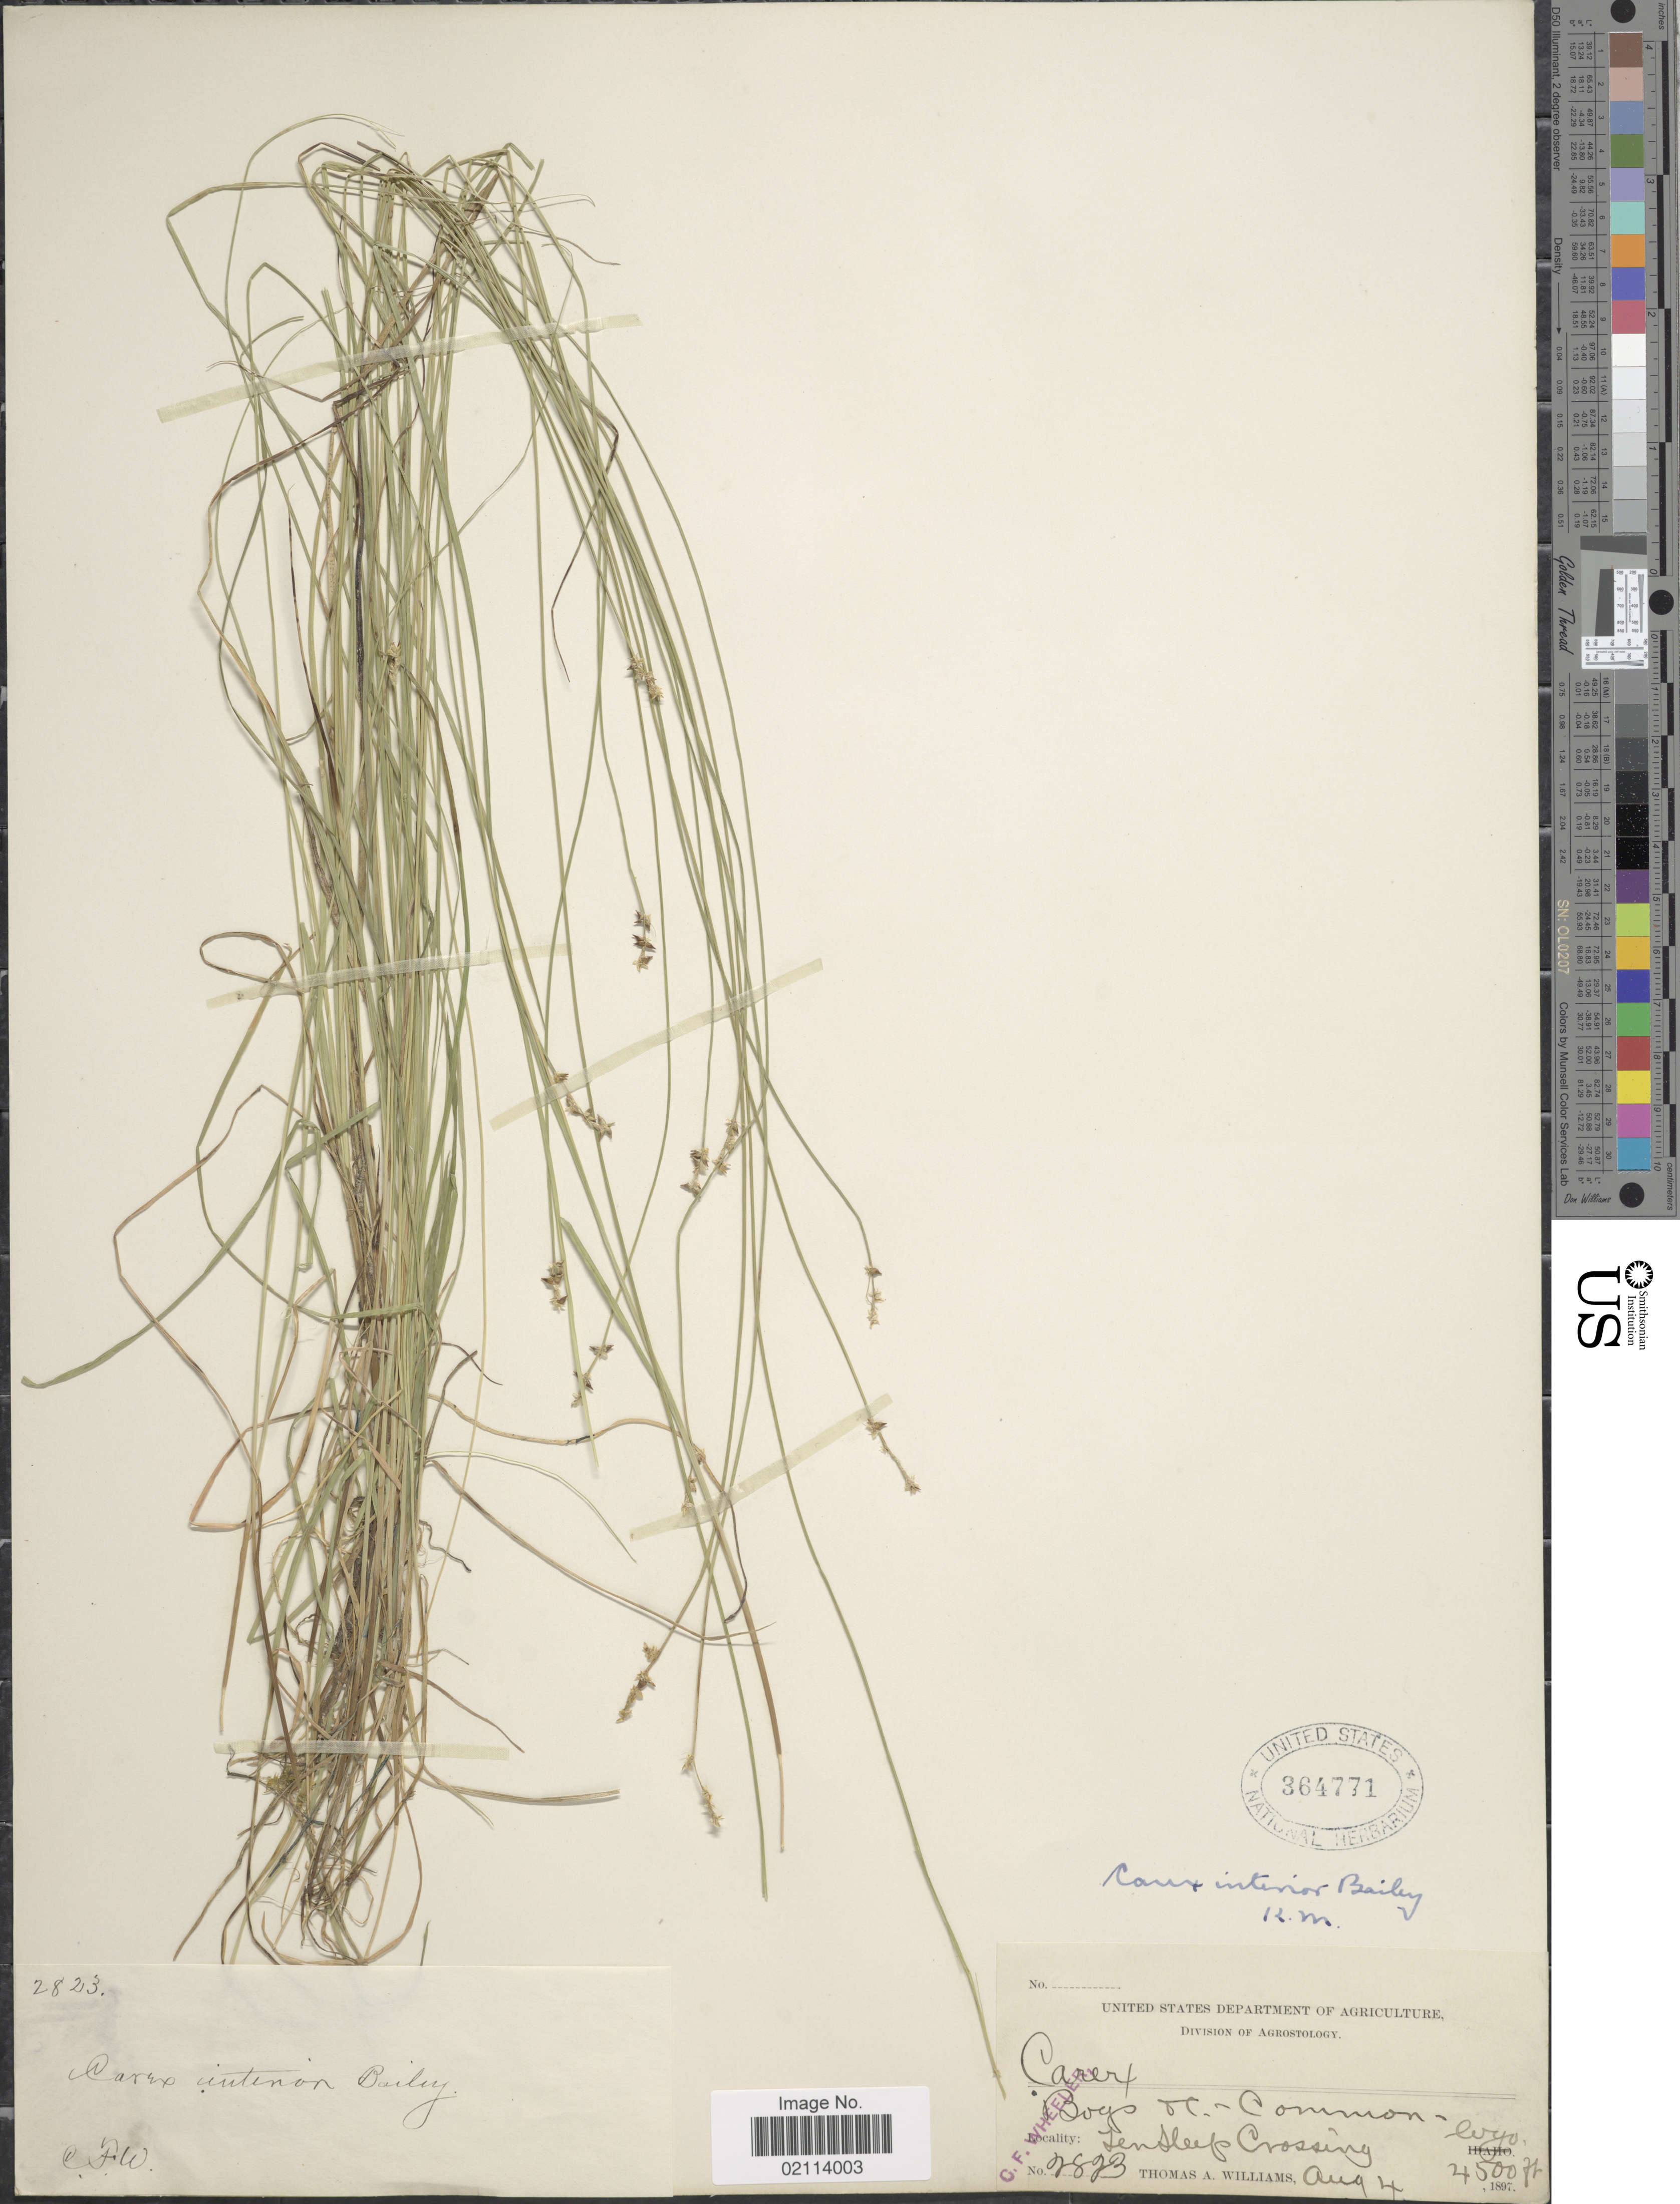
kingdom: Plantae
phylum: Tracheophyta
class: Liliopsida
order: Poales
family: Cyperaceae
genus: Carex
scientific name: Carex interior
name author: L.H. Bailey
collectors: T. A. Williams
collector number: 2823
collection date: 1897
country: United States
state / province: Wyoming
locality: Bogs , Ten Sleep Crossing.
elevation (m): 1372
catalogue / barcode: US 364771